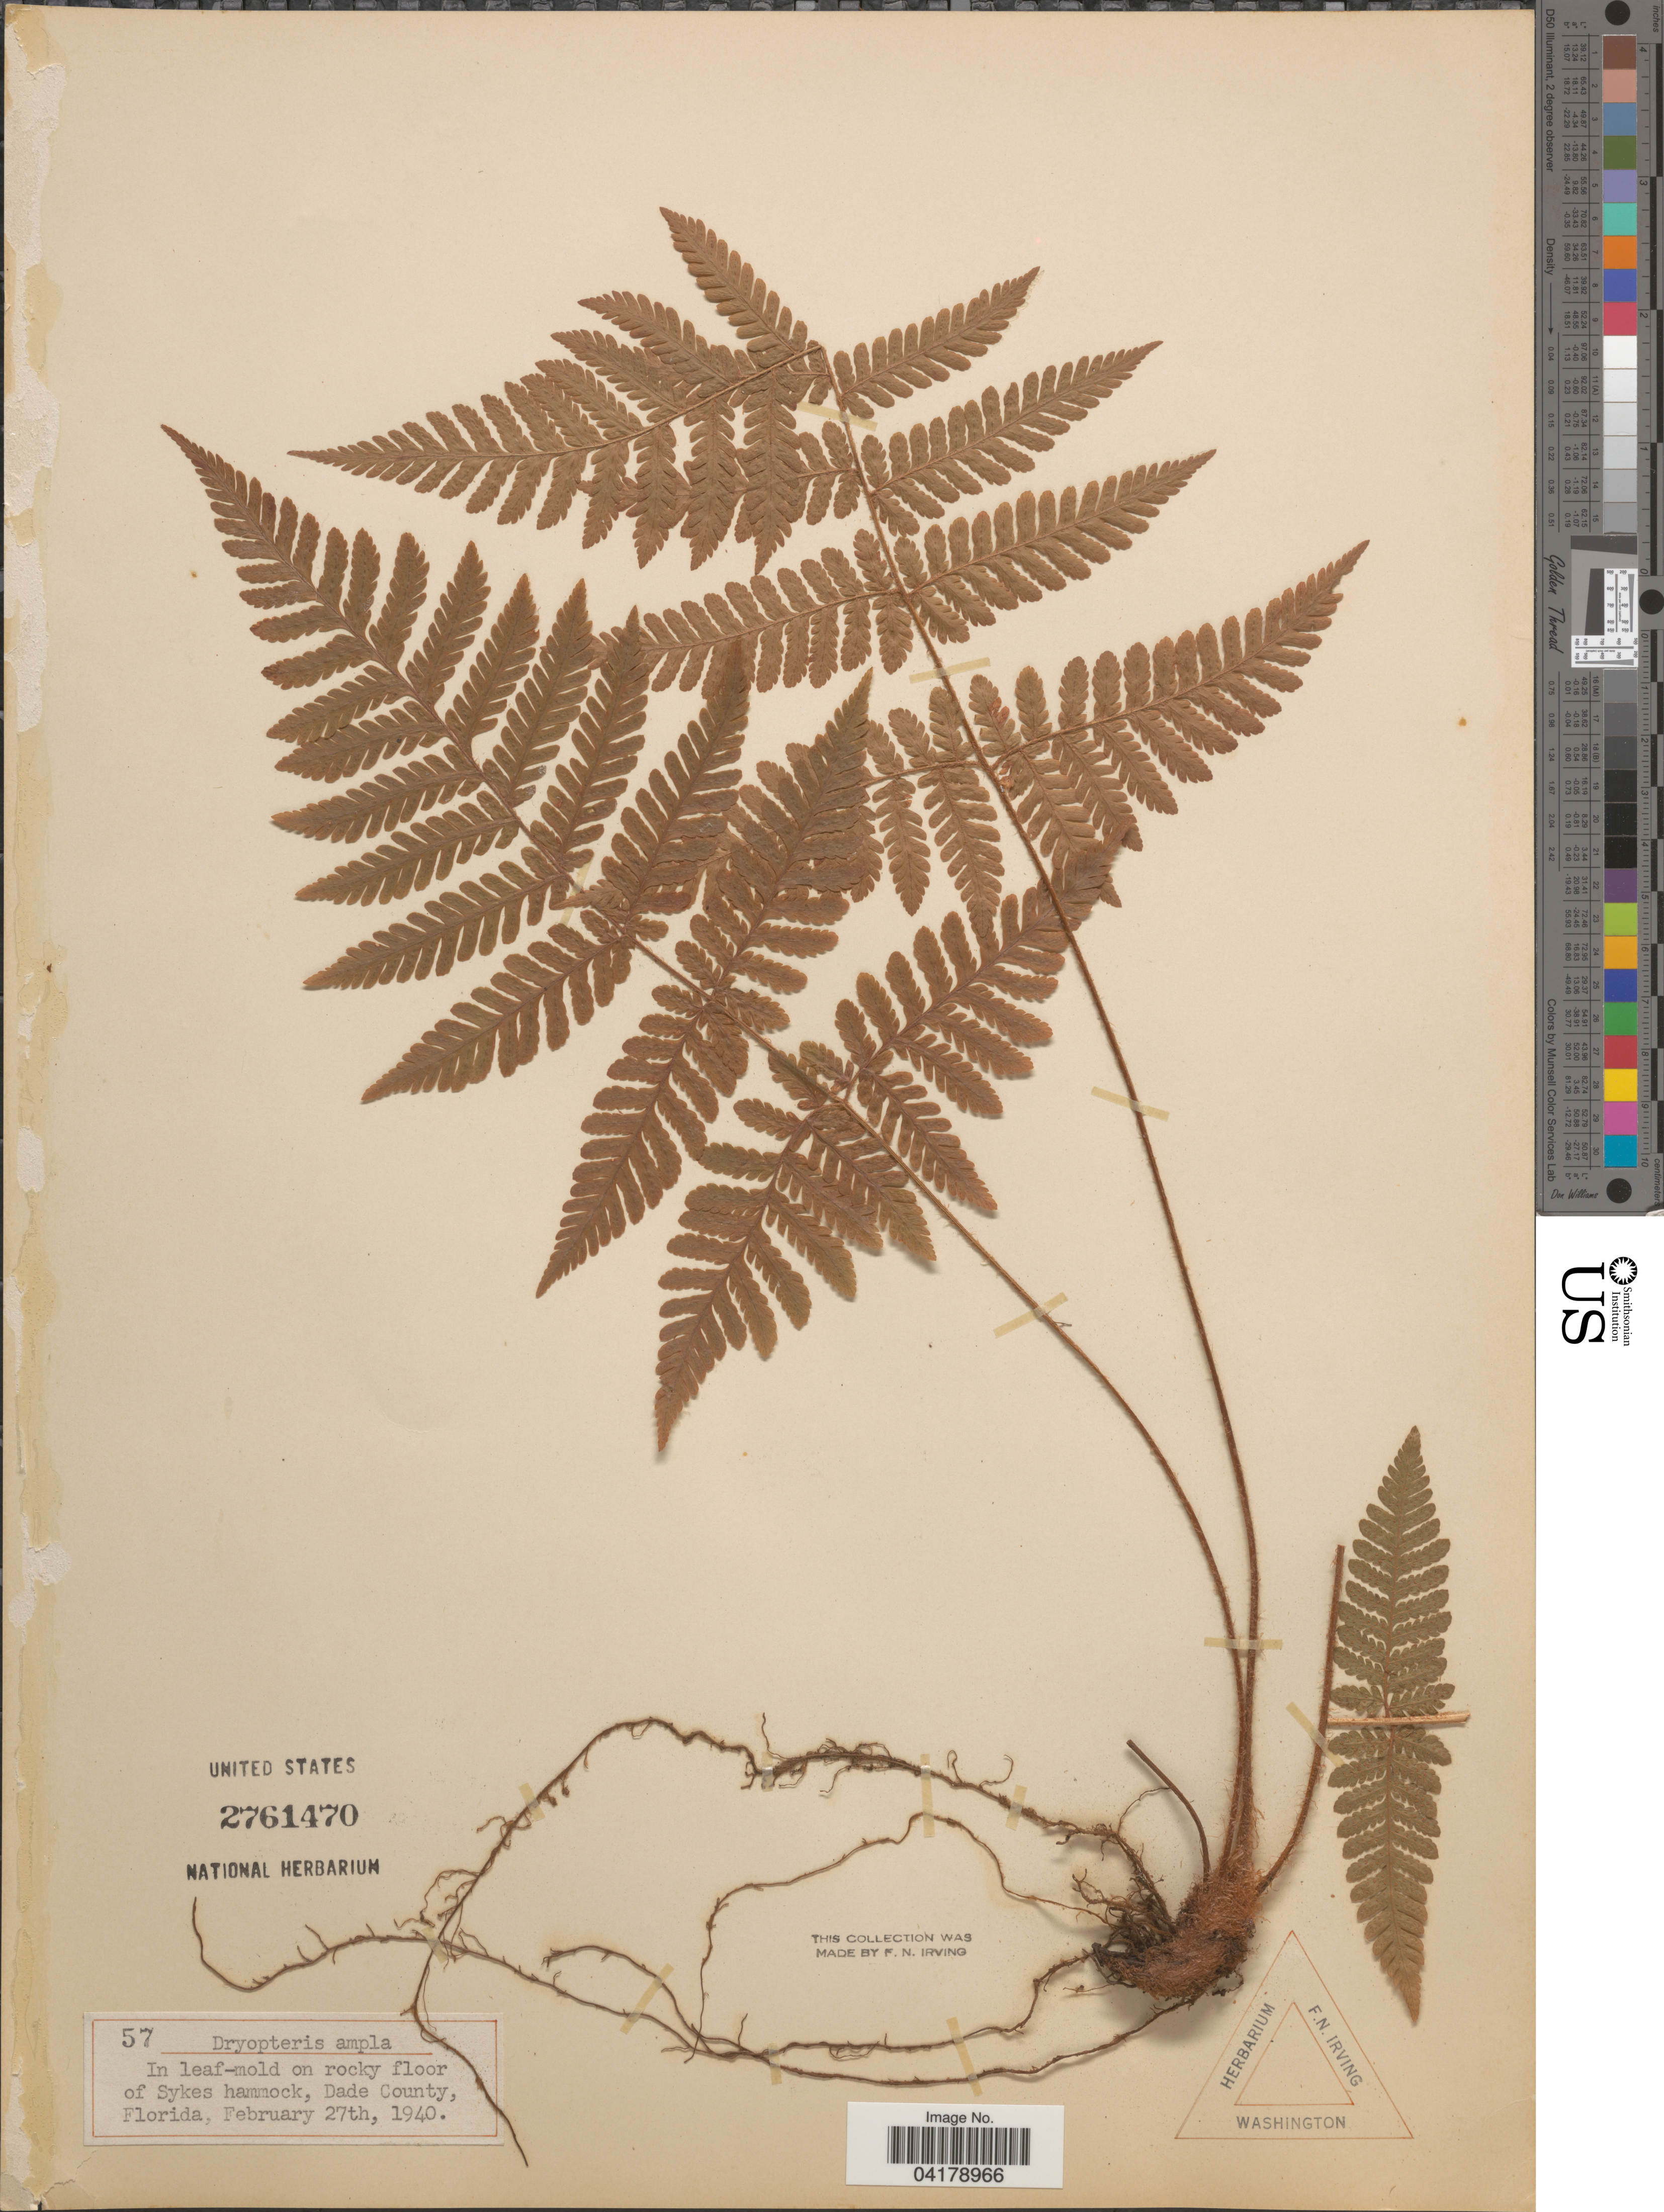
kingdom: Plantae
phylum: Tracheophyta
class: Polypodiopsida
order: Polypodiales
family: Dryopteridaceae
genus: Dryopteris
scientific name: Dryopteris ampla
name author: (Humb. & Bonpl. ex Willd.) Kuntze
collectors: F. Irving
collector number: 57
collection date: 1940-02-27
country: United States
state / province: Florida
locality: In leaf-mold on rocky floor of Sykes hammock, Dade County.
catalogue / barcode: US 2761470